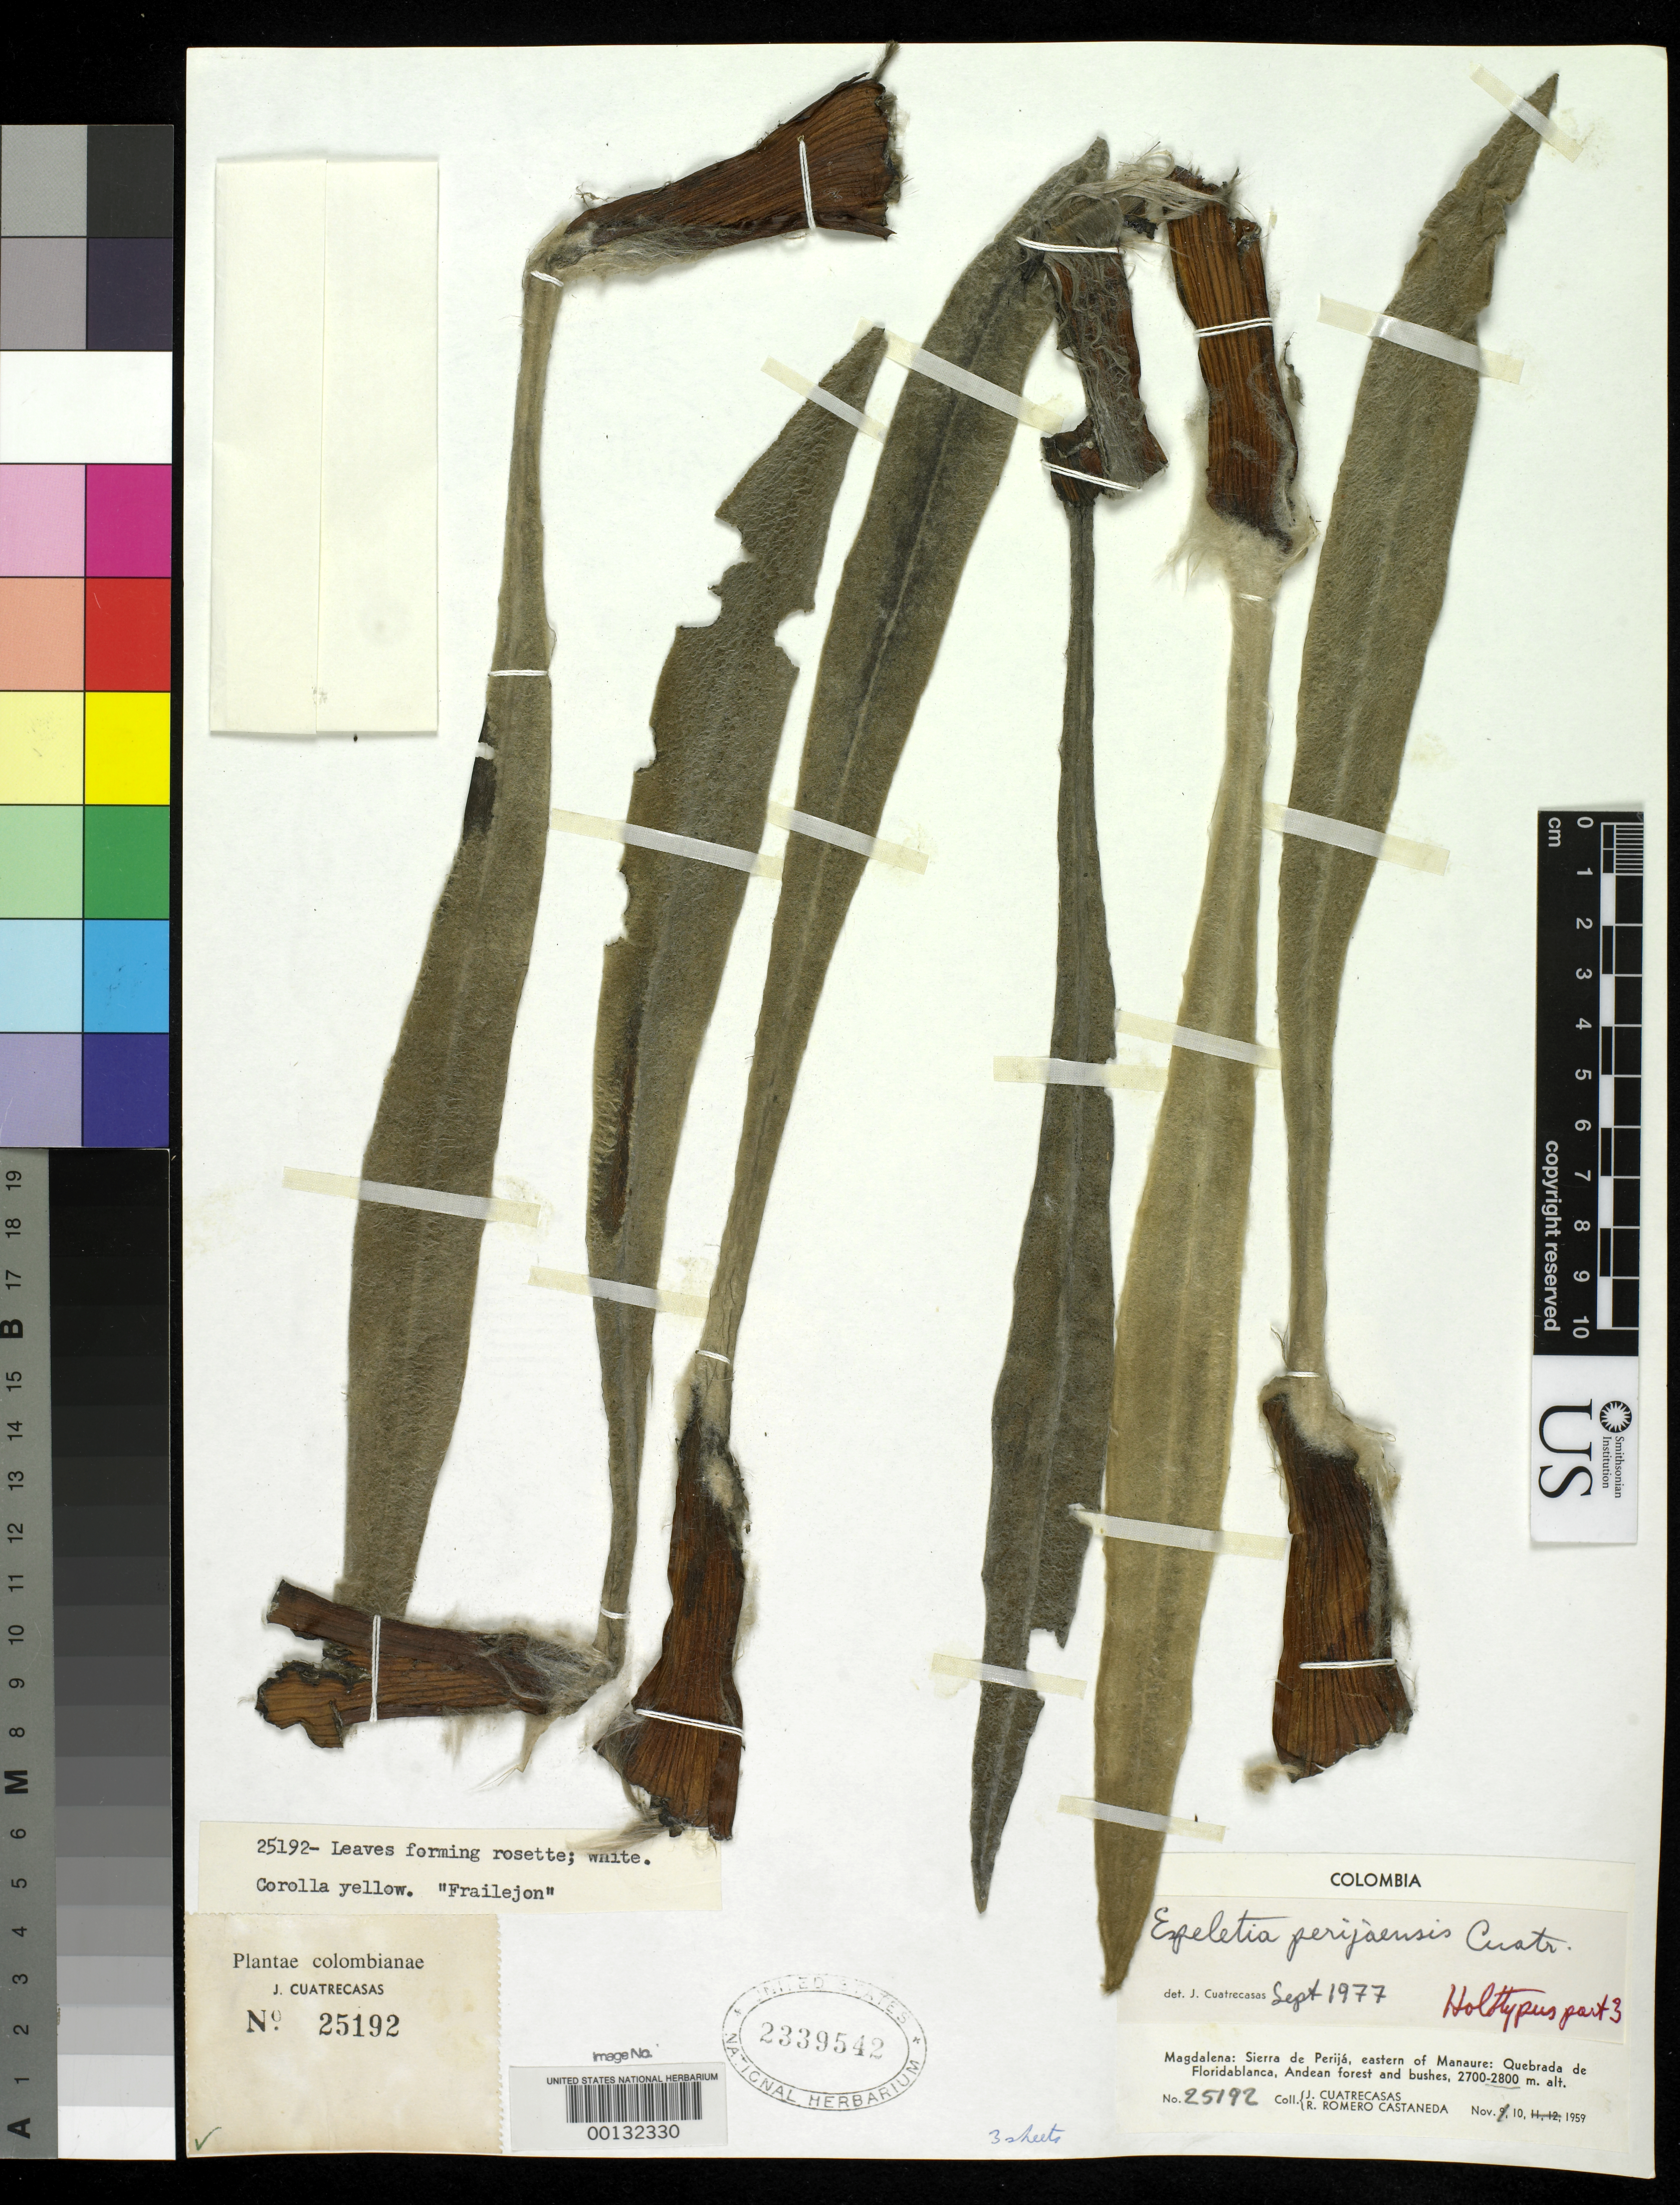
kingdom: Plantae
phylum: Tracheophyta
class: Magnoliopsida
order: Asterales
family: Asteraceae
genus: Espeletia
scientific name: Espeletia perijaensis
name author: Cuatrec.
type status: Holotype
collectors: J. Cuatrecasas & R. Romero Castañeda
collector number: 25192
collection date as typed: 10 Nov 1959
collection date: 1959-11-10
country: Colombia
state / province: Magdalena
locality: Sierra de Perija, Quebrada de Florida Blanca.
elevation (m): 2800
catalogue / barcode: US 2339542